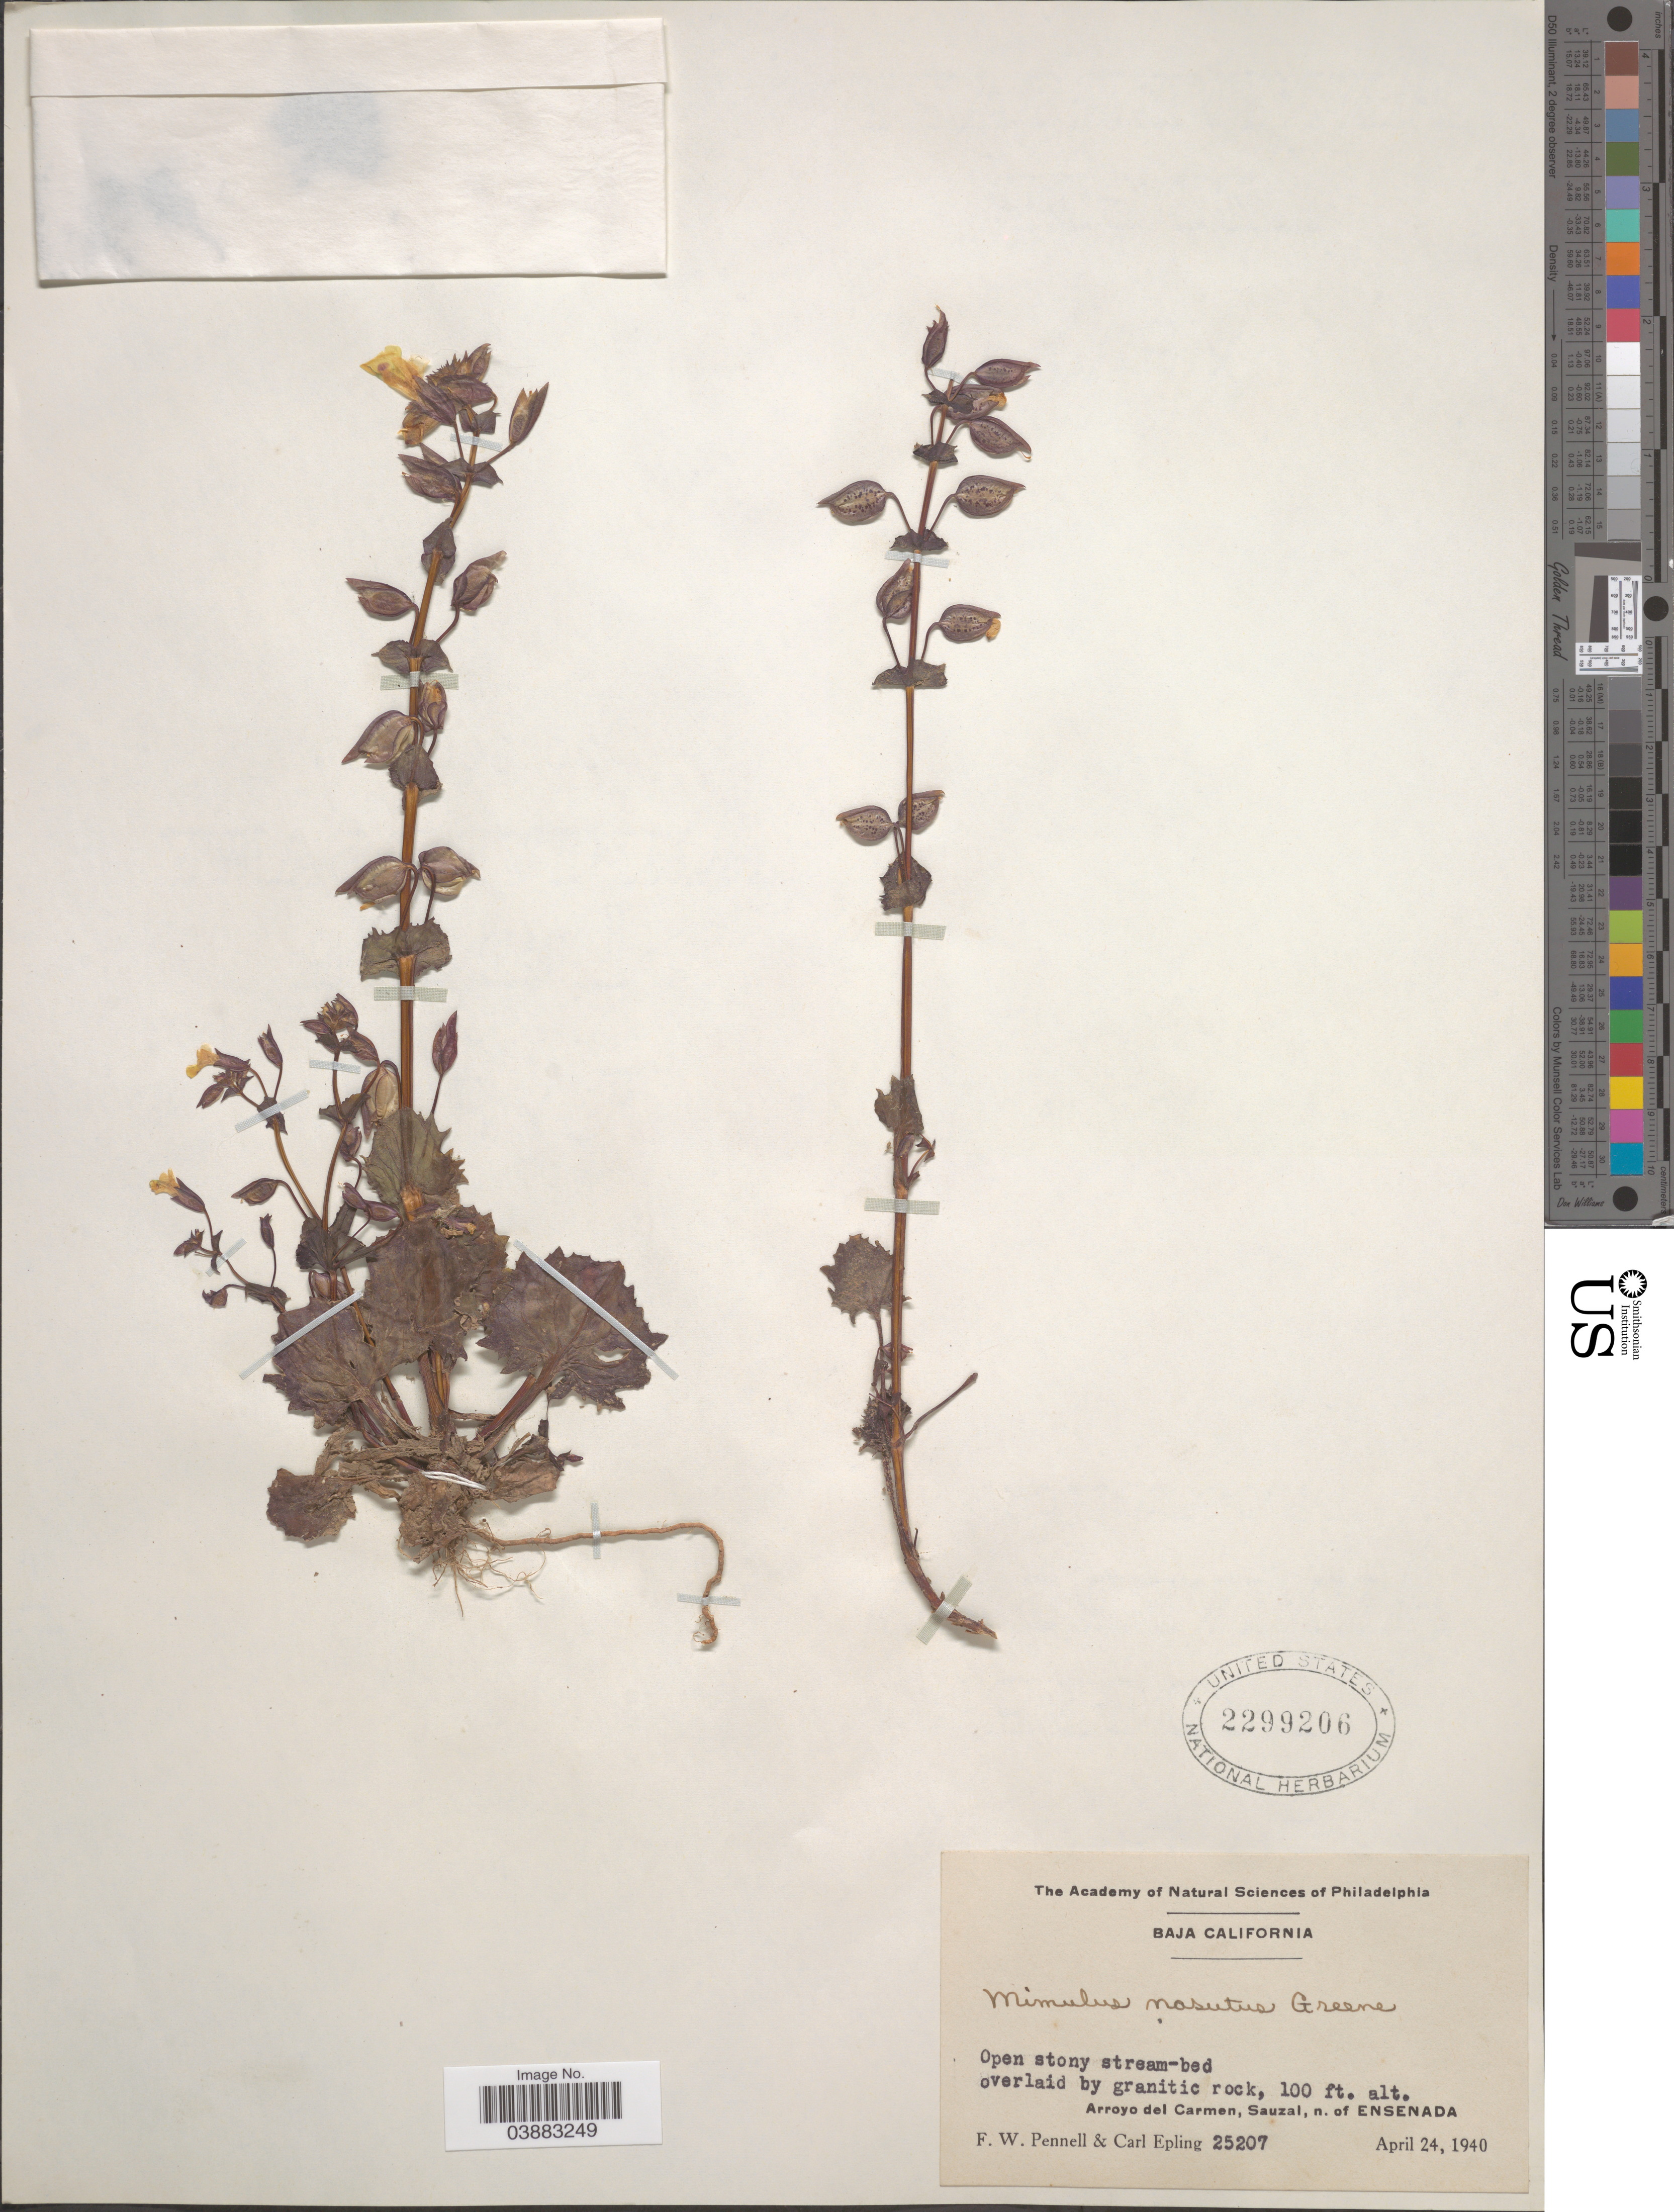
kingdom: Plantae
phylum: Tracheophyta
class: Magnoliopsida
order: Lamiales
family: Phrymaceae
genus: Mimulus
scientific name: Mimulus nasutus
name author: Greene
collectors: F. W. Pennell & C. C. Epling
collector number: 25207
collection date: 1940-04-24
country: Mexico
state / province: Baja California Norte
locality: Arroyo del Carmen, Sauzal, n. of Ensenada.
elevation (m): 30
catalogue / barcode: US 2299206